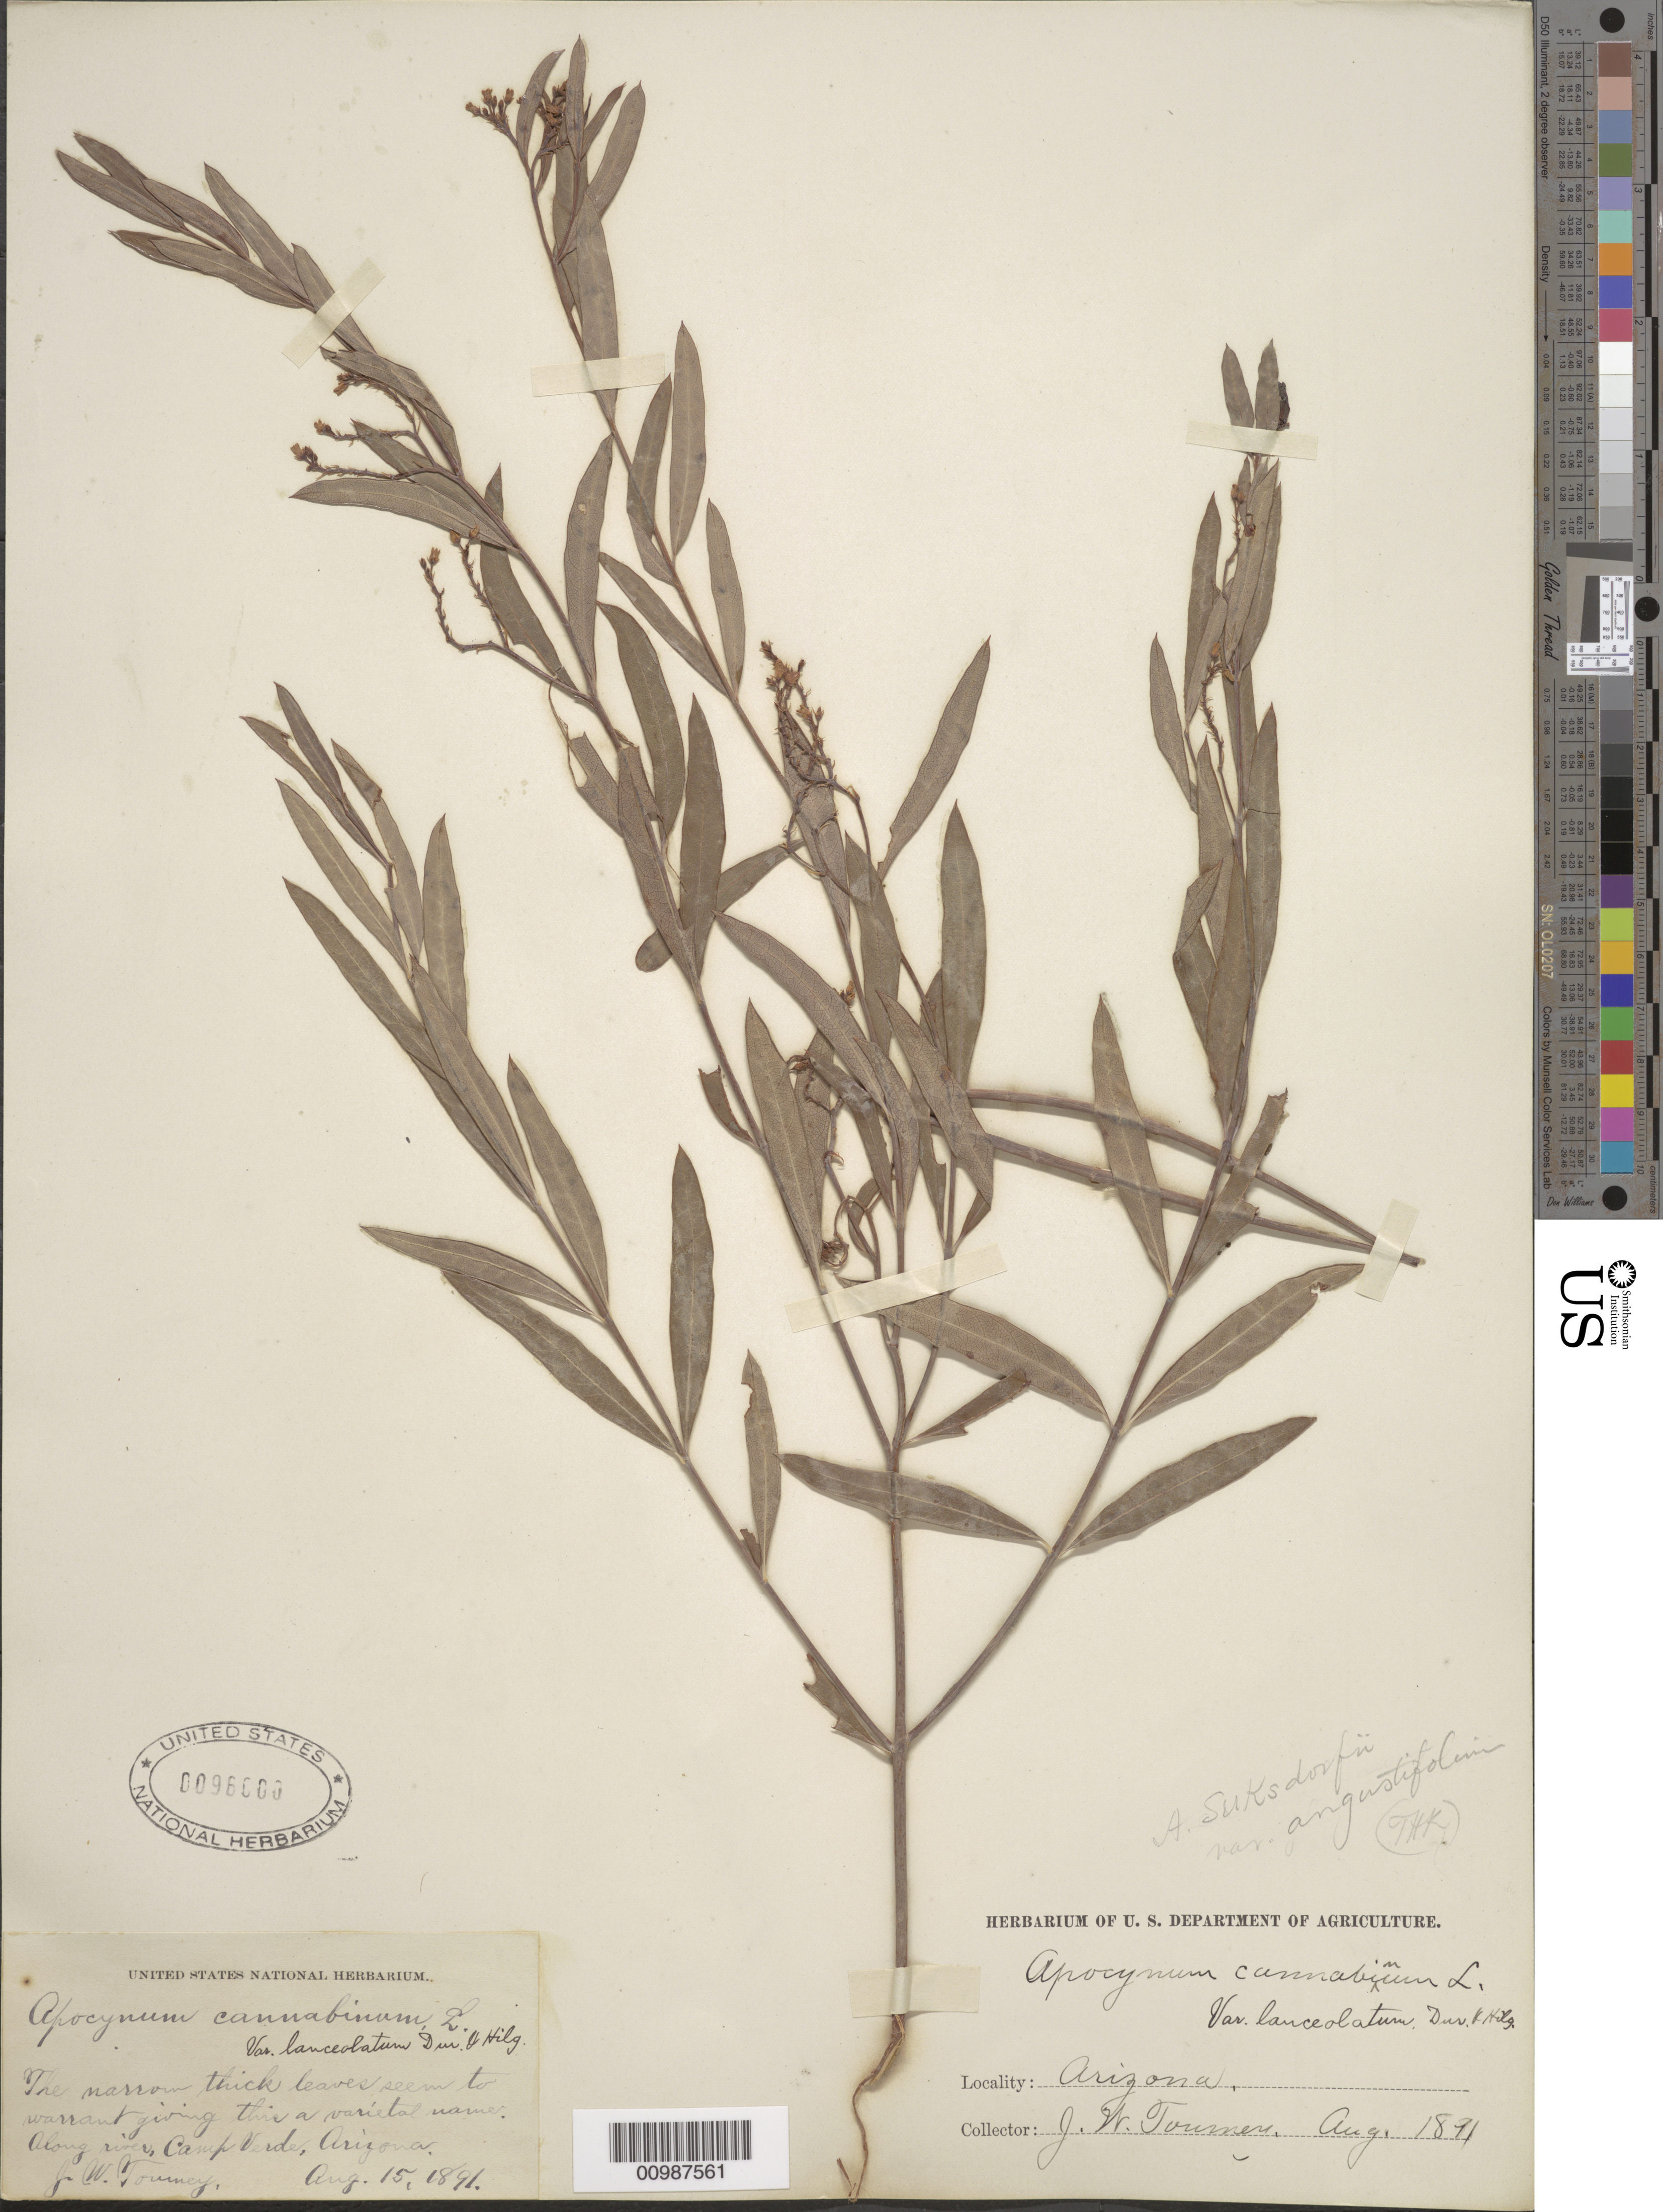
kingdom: Plantae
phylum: Tracheophyta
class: Magnoliopsida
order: Gentianales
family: Apocynaceae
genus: Apocynum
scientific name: Apocynum cannabinum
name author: L.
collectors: J. W. Toumey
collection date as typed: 15 Aug 1891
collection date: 1891-08-15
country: United States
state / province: Arizona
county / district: Maricopa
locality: Along Cape Verde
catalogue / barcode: US 96000